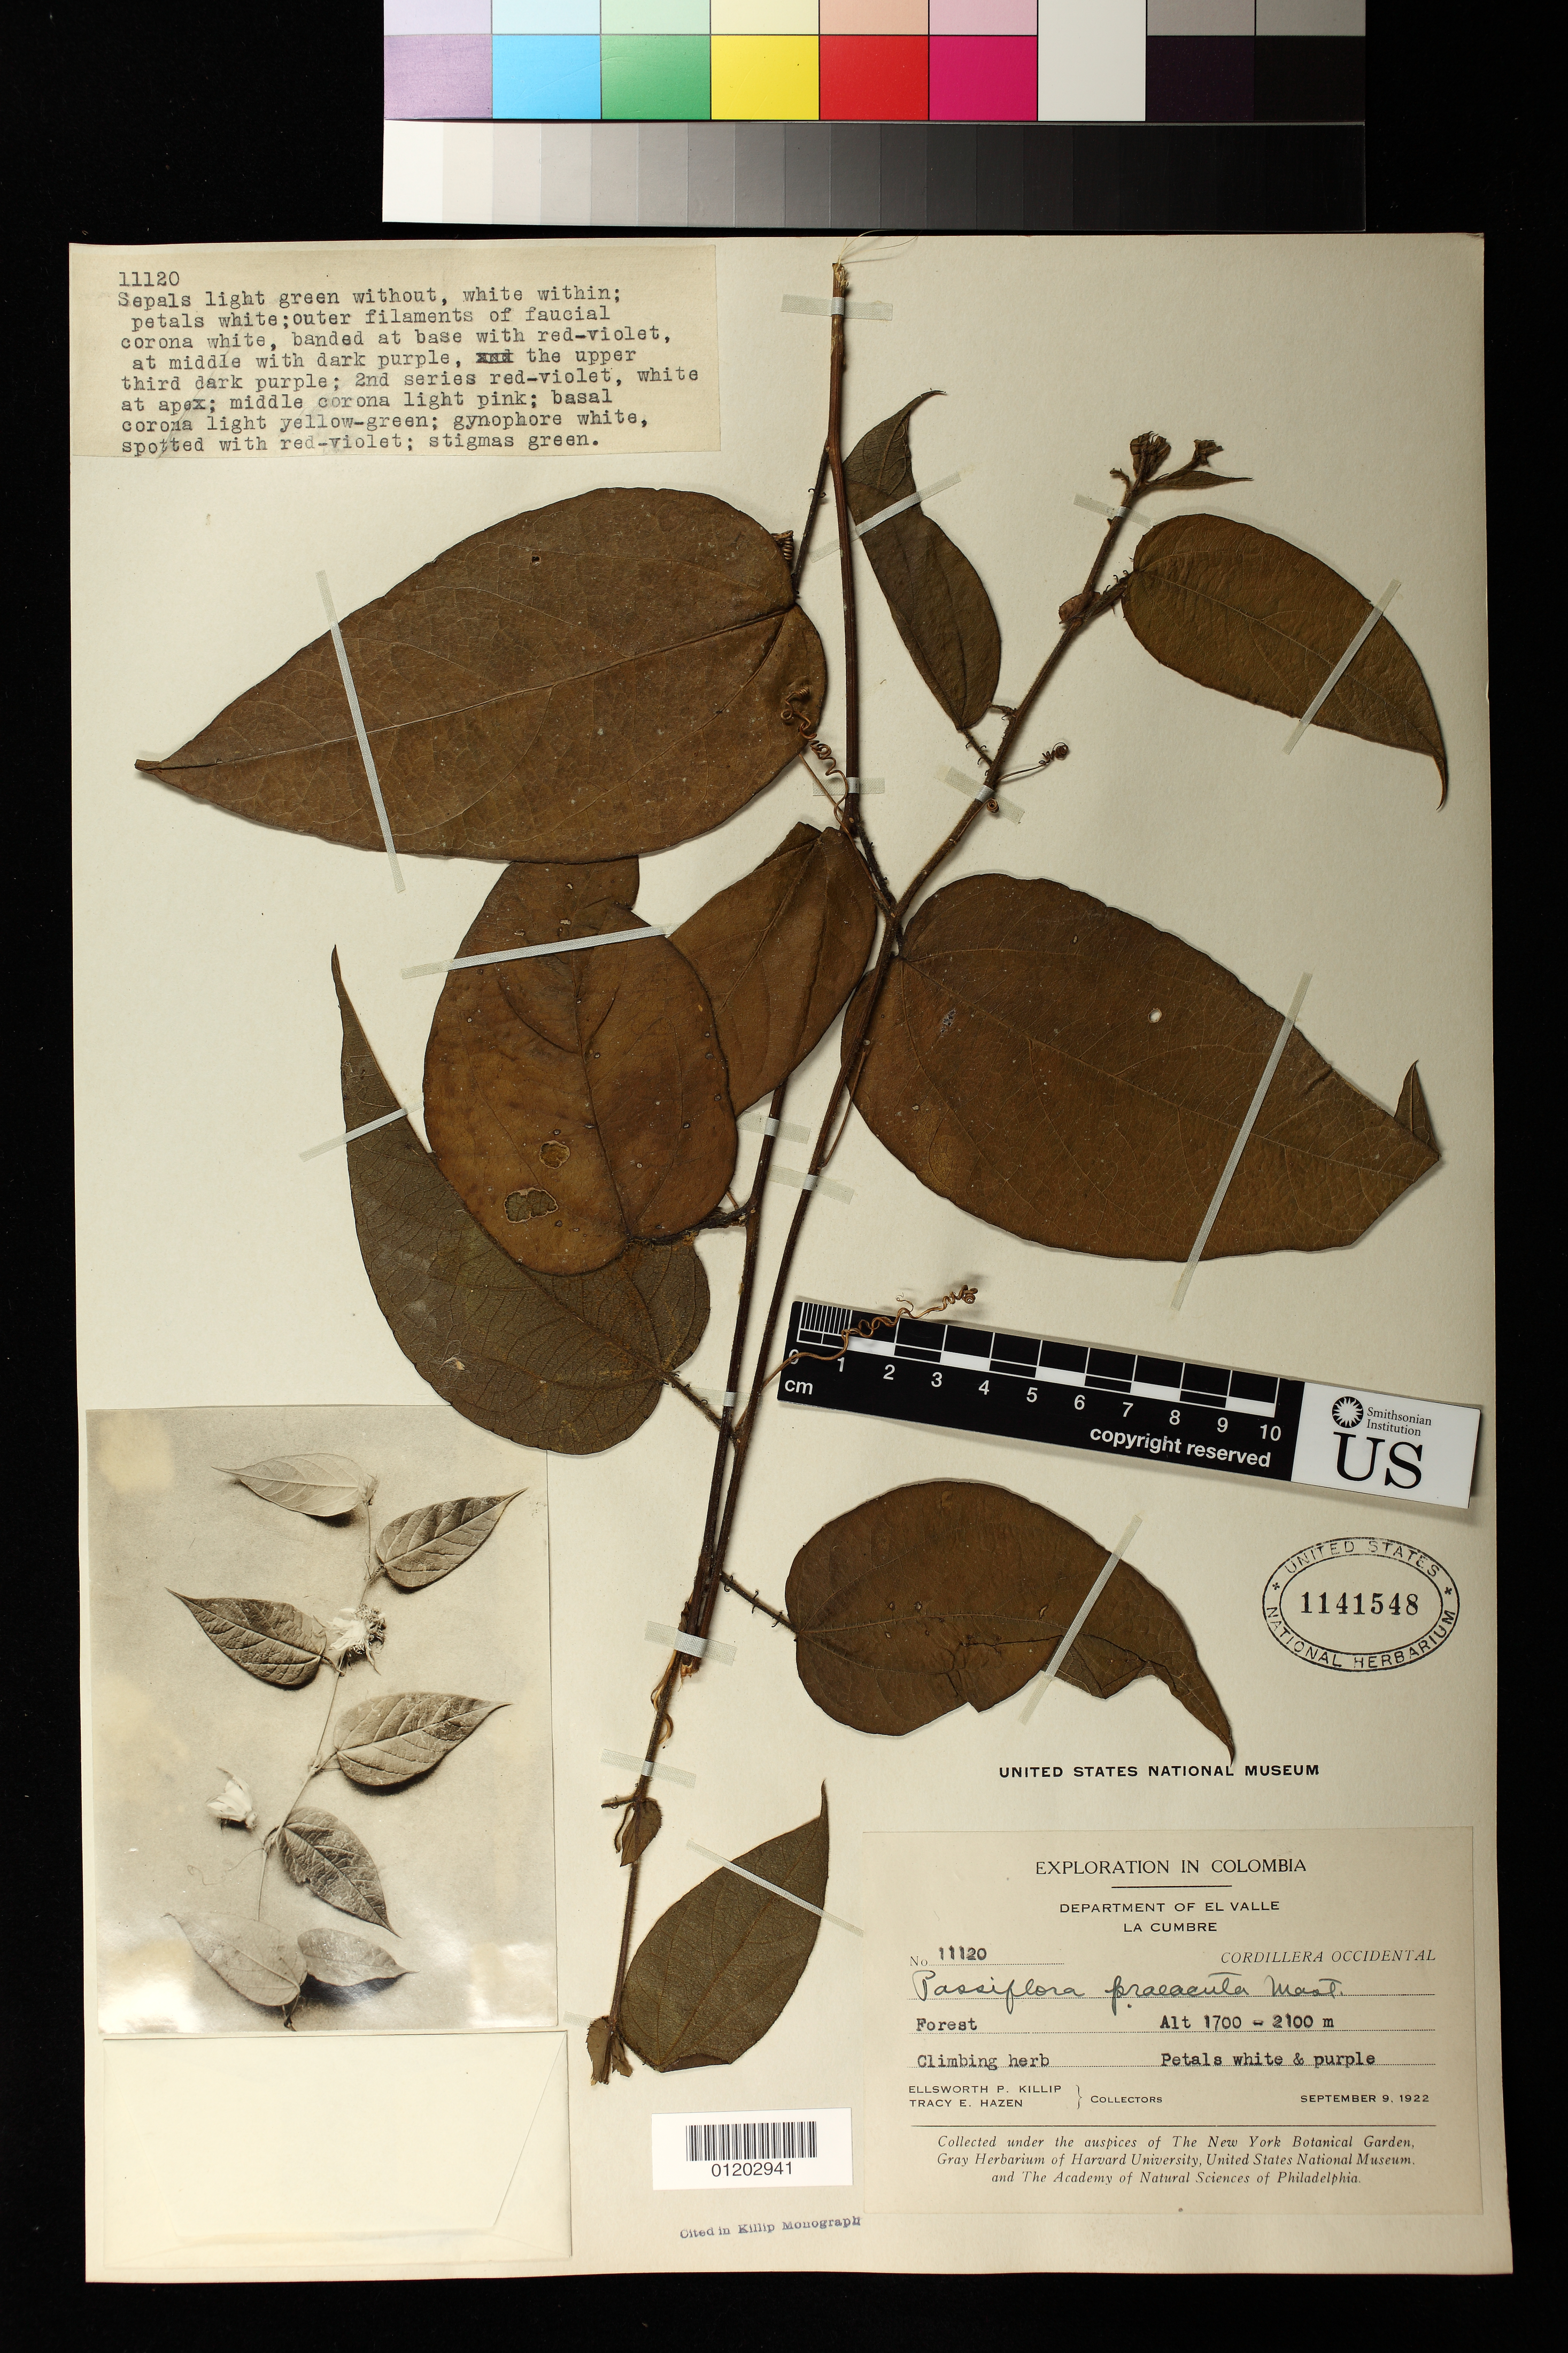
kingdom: Plantae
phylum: Tracheophyta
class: Magnoliopsida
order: Malpighiales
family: Passifloraceae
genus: Passiflora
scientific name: Passiflora praeacuta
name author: Mast.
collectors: E. P. Killip & T. E. Hazen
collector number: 11120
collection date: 1922-09-09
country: Colombia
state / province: Valle del Cauca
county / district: La Cumbre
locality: Forest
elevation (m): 1700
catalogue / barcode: US 1141548